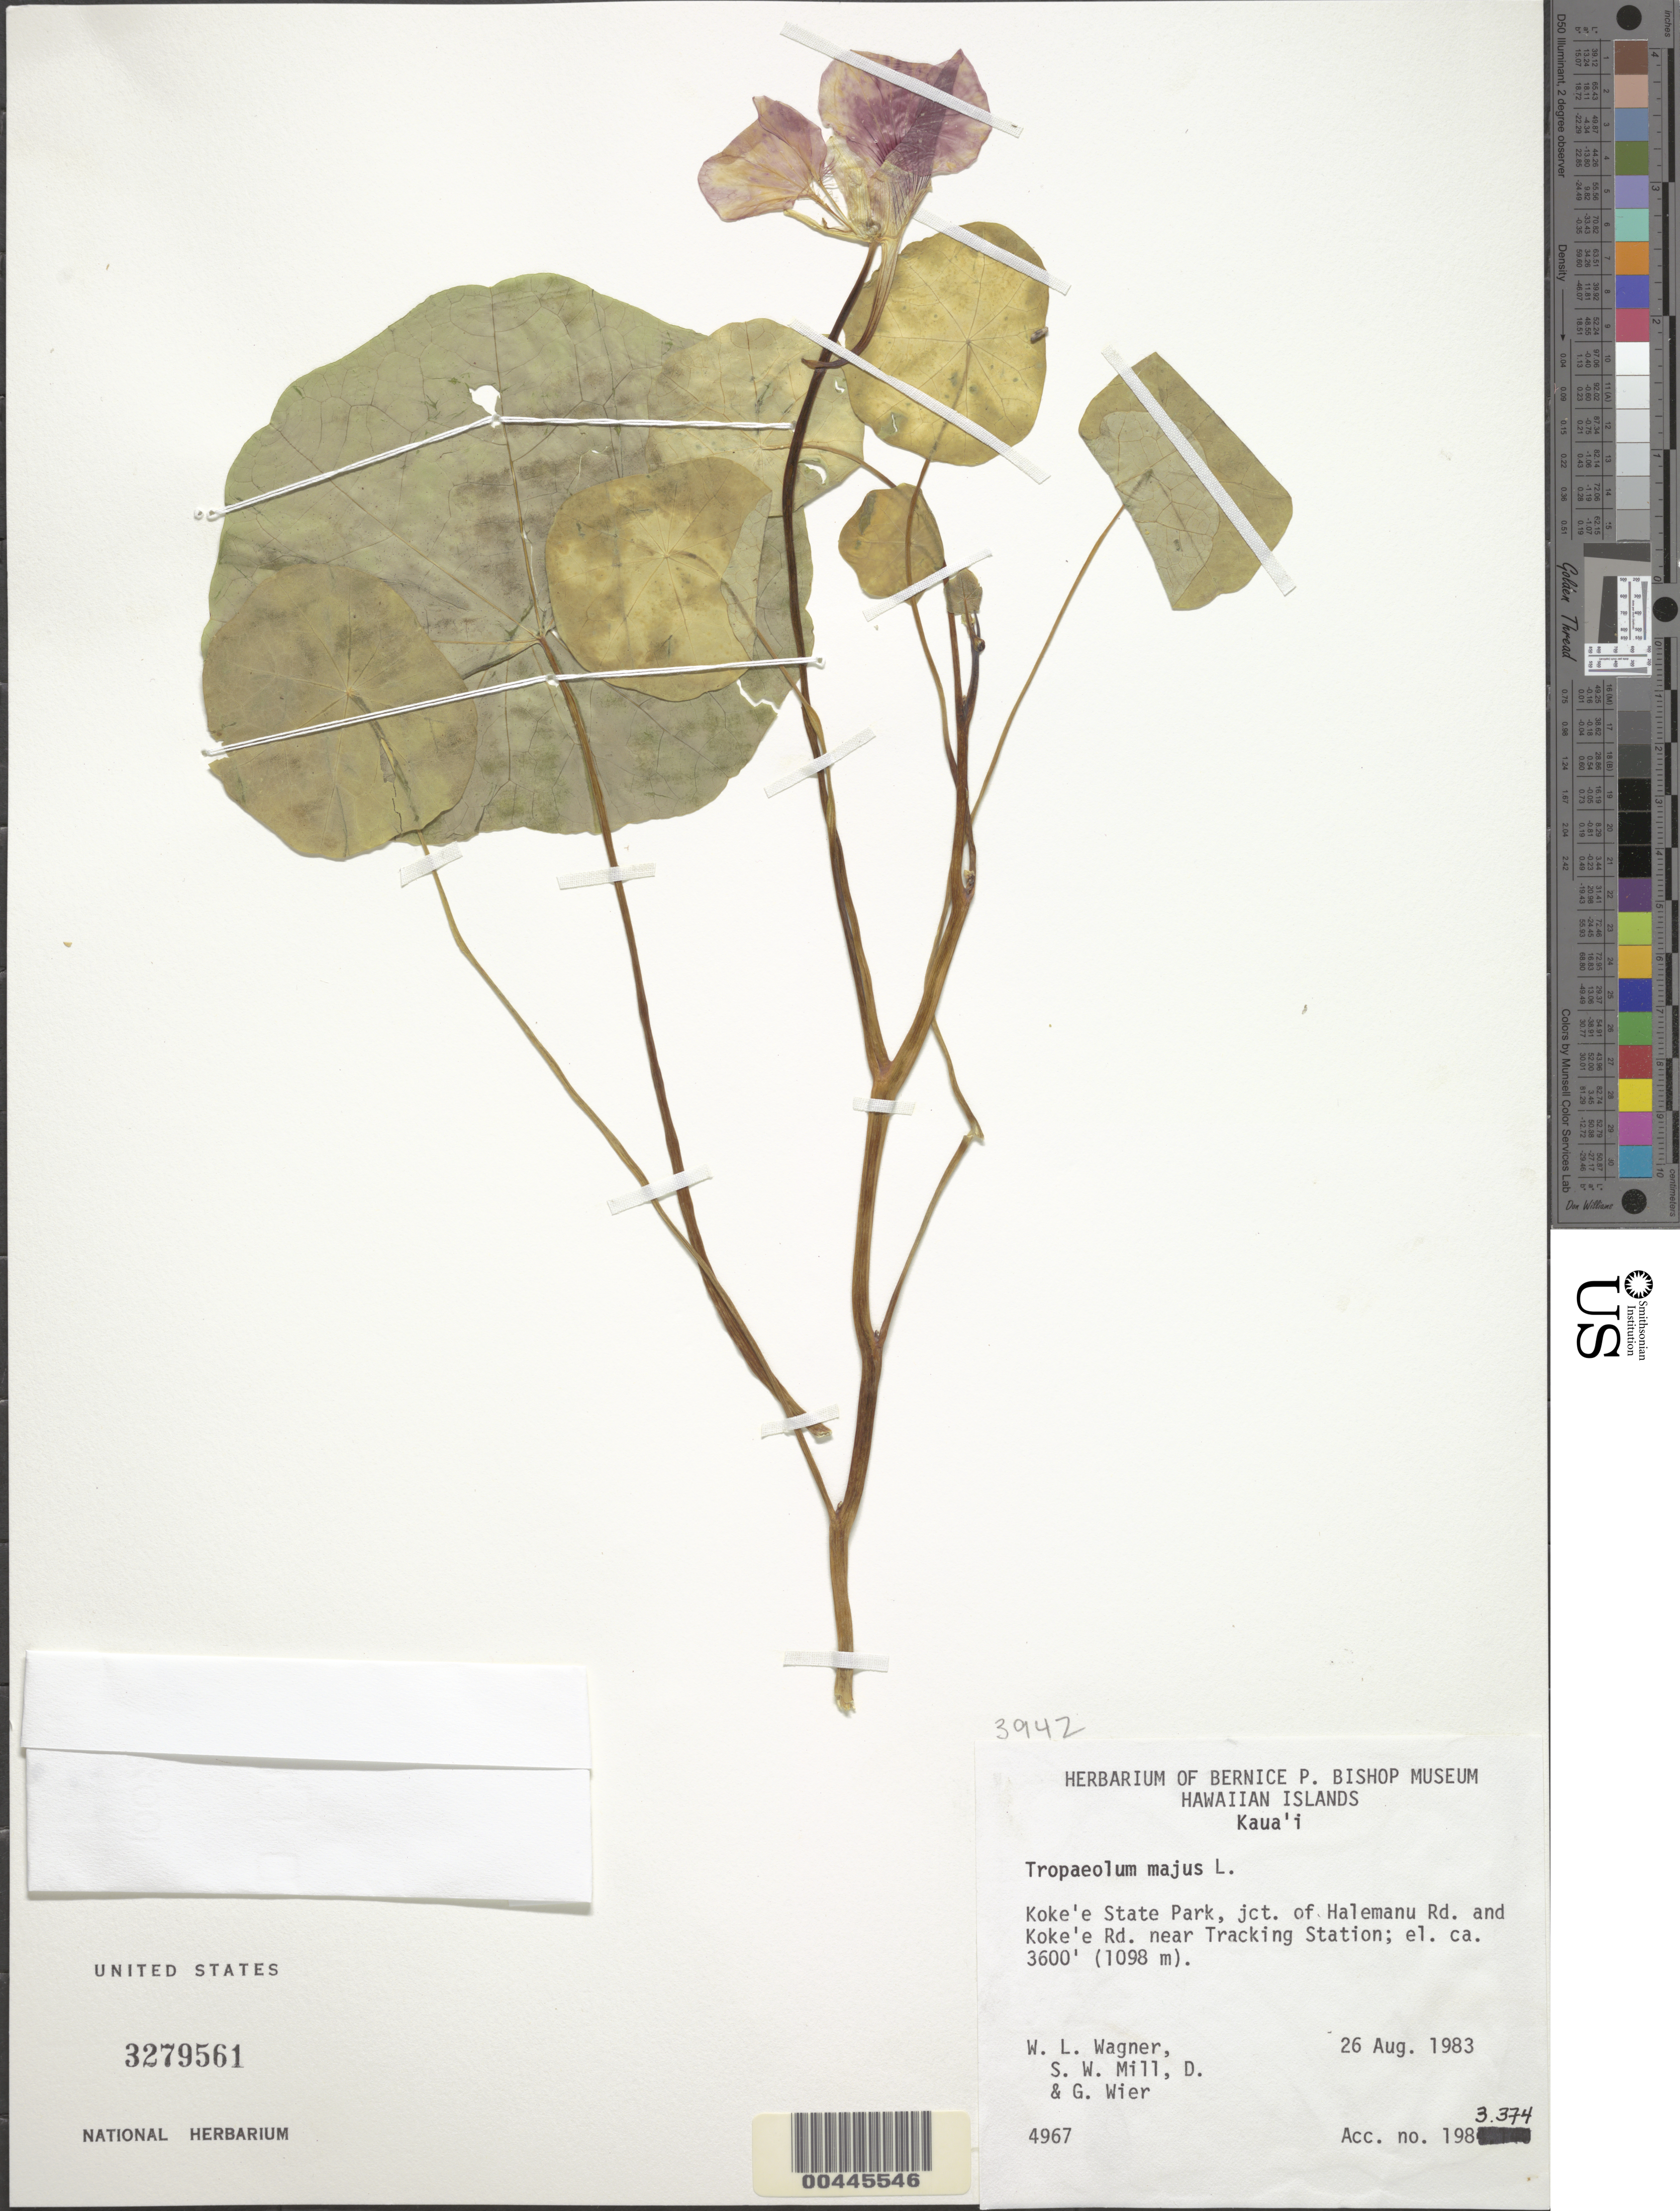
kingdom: Plantae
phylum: Tracheophyta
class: Magnoliopsida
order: Brassicales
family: Tropaeolaceae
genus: Tropaeolum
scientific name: Tropaeolum majus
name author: L.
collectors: W. L. Wagner, S. W. Miller, D. Wier & G. Wier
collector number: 4967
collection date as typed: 26 Aug 1983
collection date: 1983-08-26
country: United States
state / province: Hawaii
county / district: Kauai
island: Kaua'i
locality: Kokee State Park, jct. of Halemanu Rd. and Kokee Rd. near Tracking Station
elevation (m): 1098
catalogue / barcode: US 3279561